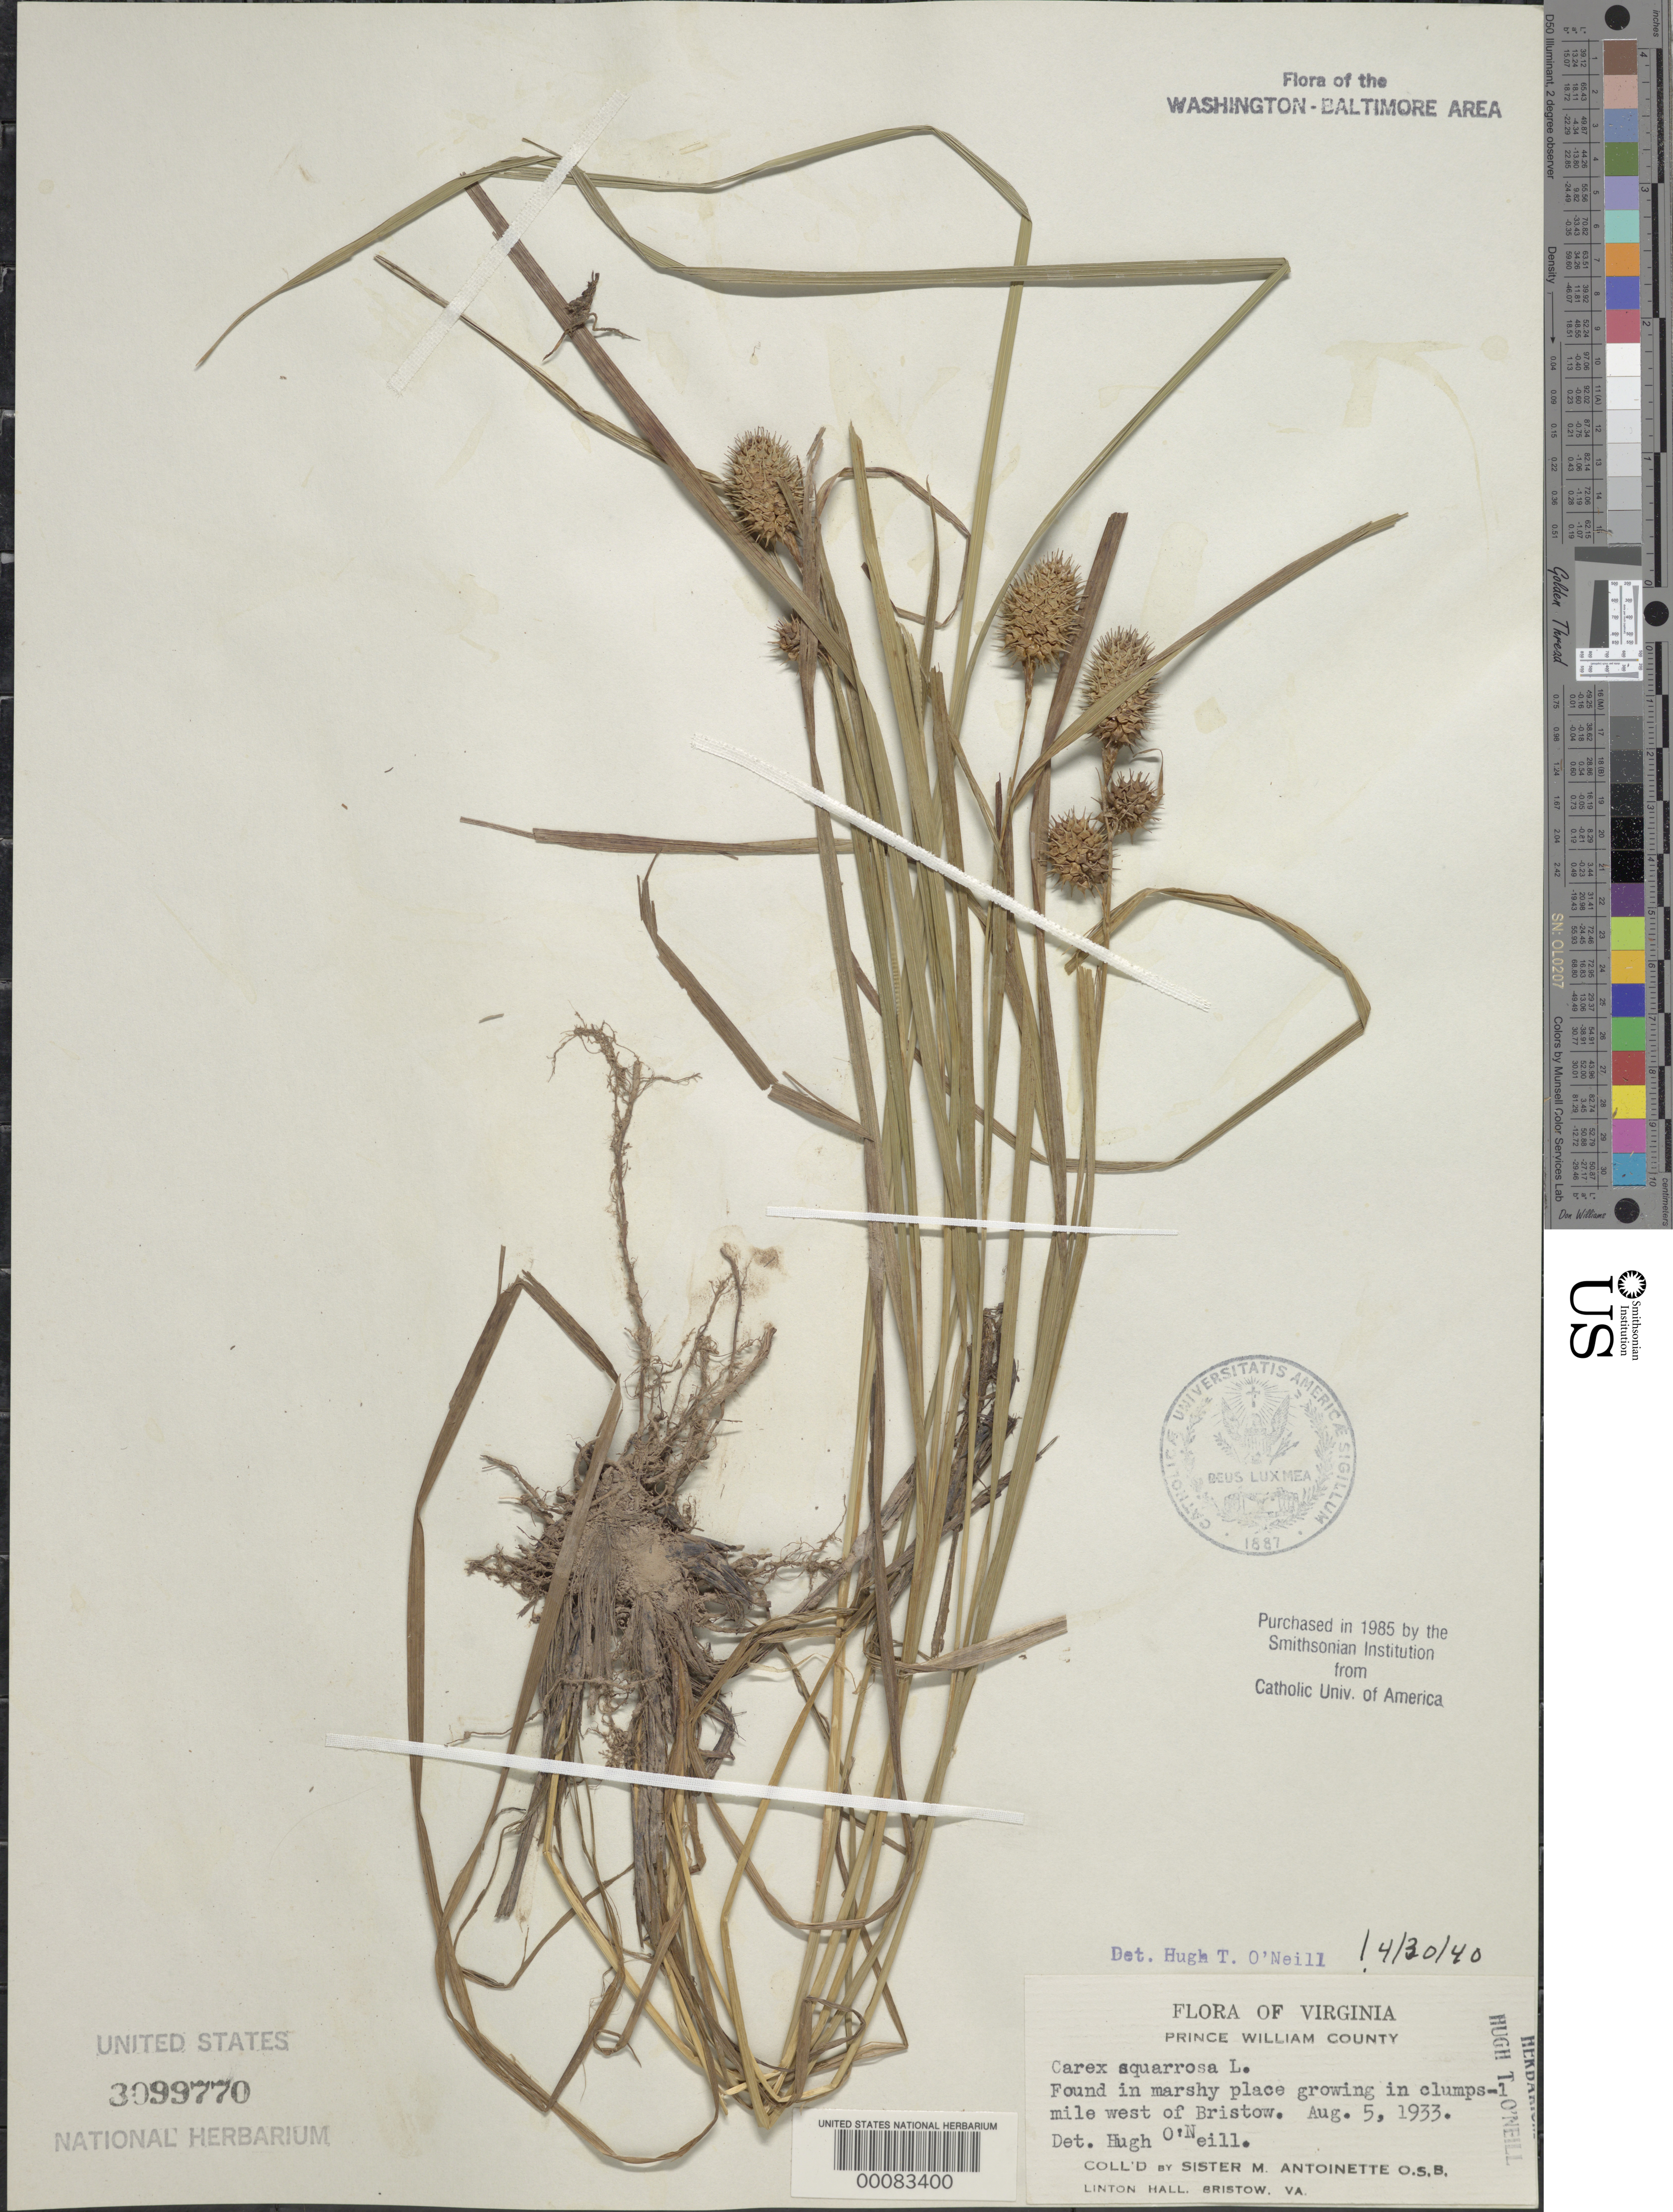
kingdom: Plantae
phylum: Tracheophyta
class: Liliopsida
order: Poales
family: Cyperaceae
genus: Carex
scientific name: Carex squarrosa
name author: L.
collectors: S. Antoinette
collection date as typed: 05 Aug 1933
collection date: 1933-08-05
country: United States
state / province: Virginia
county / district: Prince William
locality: West of Bristow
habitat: Marshy places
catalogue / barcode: US 3099770